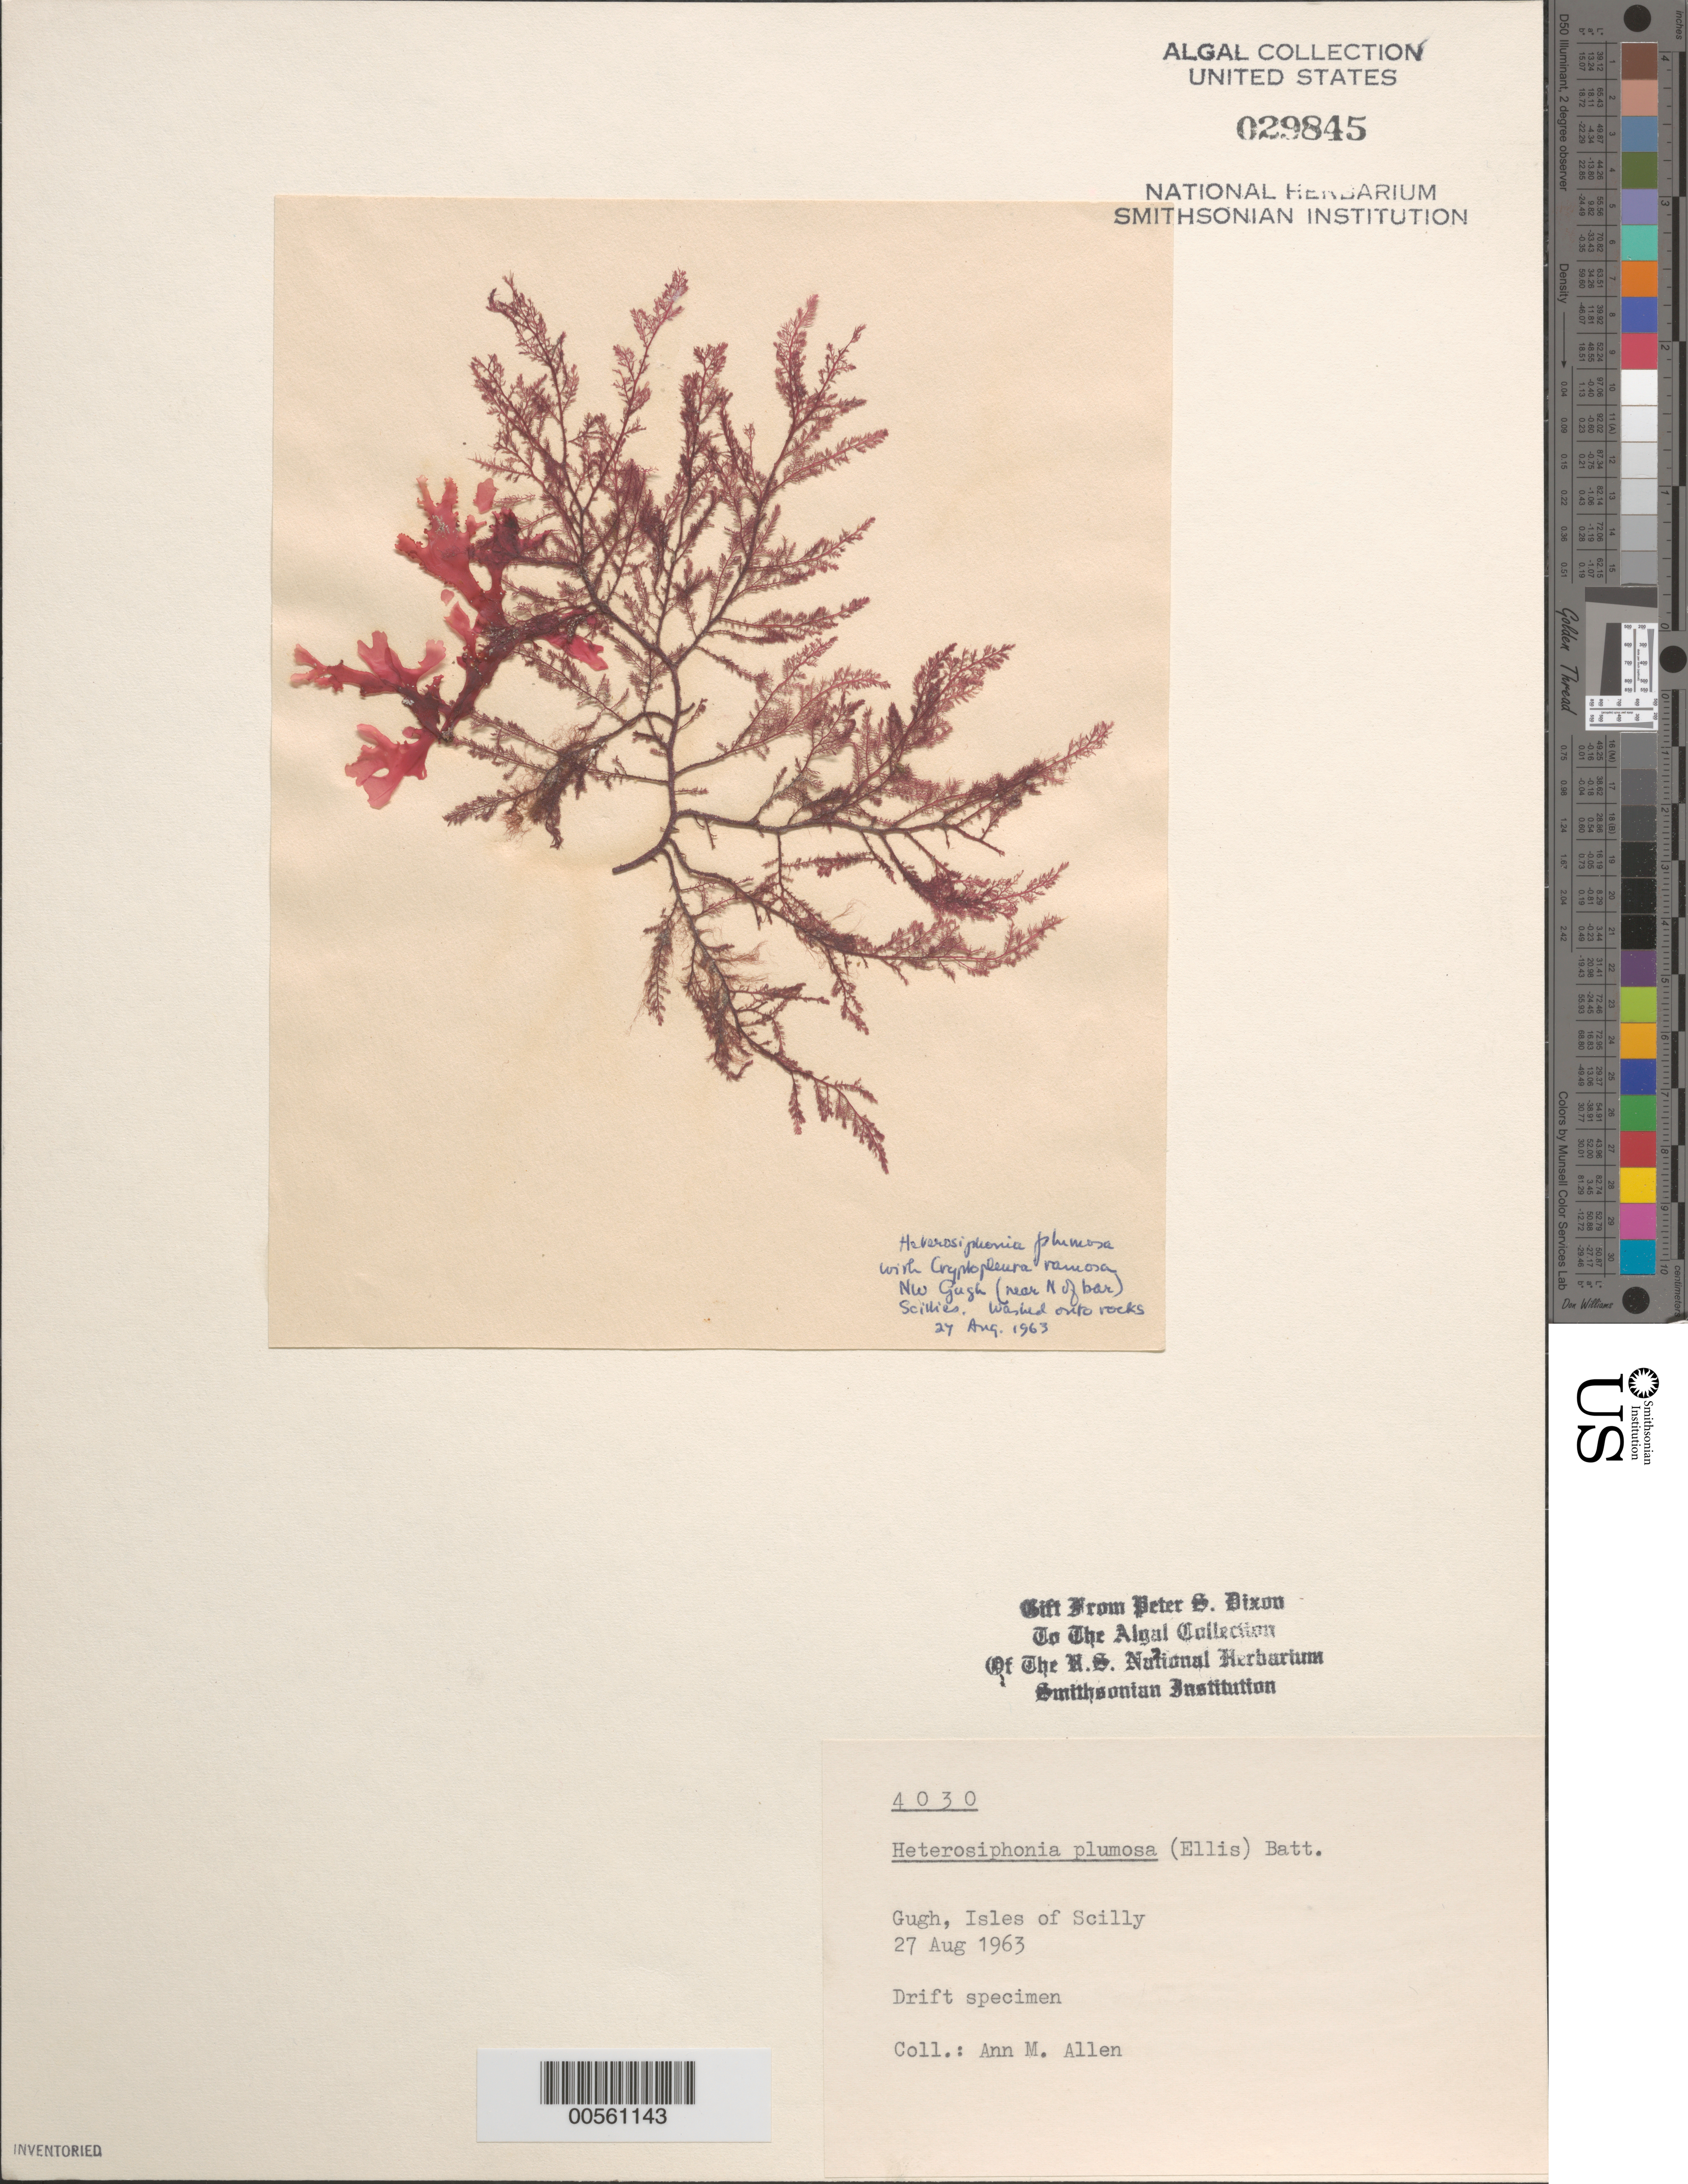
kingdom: Plantae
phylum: Rhodophyta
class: Florideophyceae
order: Ceramiales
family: Dasyaceae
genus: Heterosiphonia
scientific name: Heterosiphonia plumosa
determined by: Dixon, P. S.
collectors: P. S. Dixon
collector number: PSD 4030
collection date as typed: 27 Aug 1963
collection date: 1963-08-27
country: United Kingdom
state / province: England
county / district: Council of the Isles of Scilly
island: Gugh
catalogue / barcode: US 29845